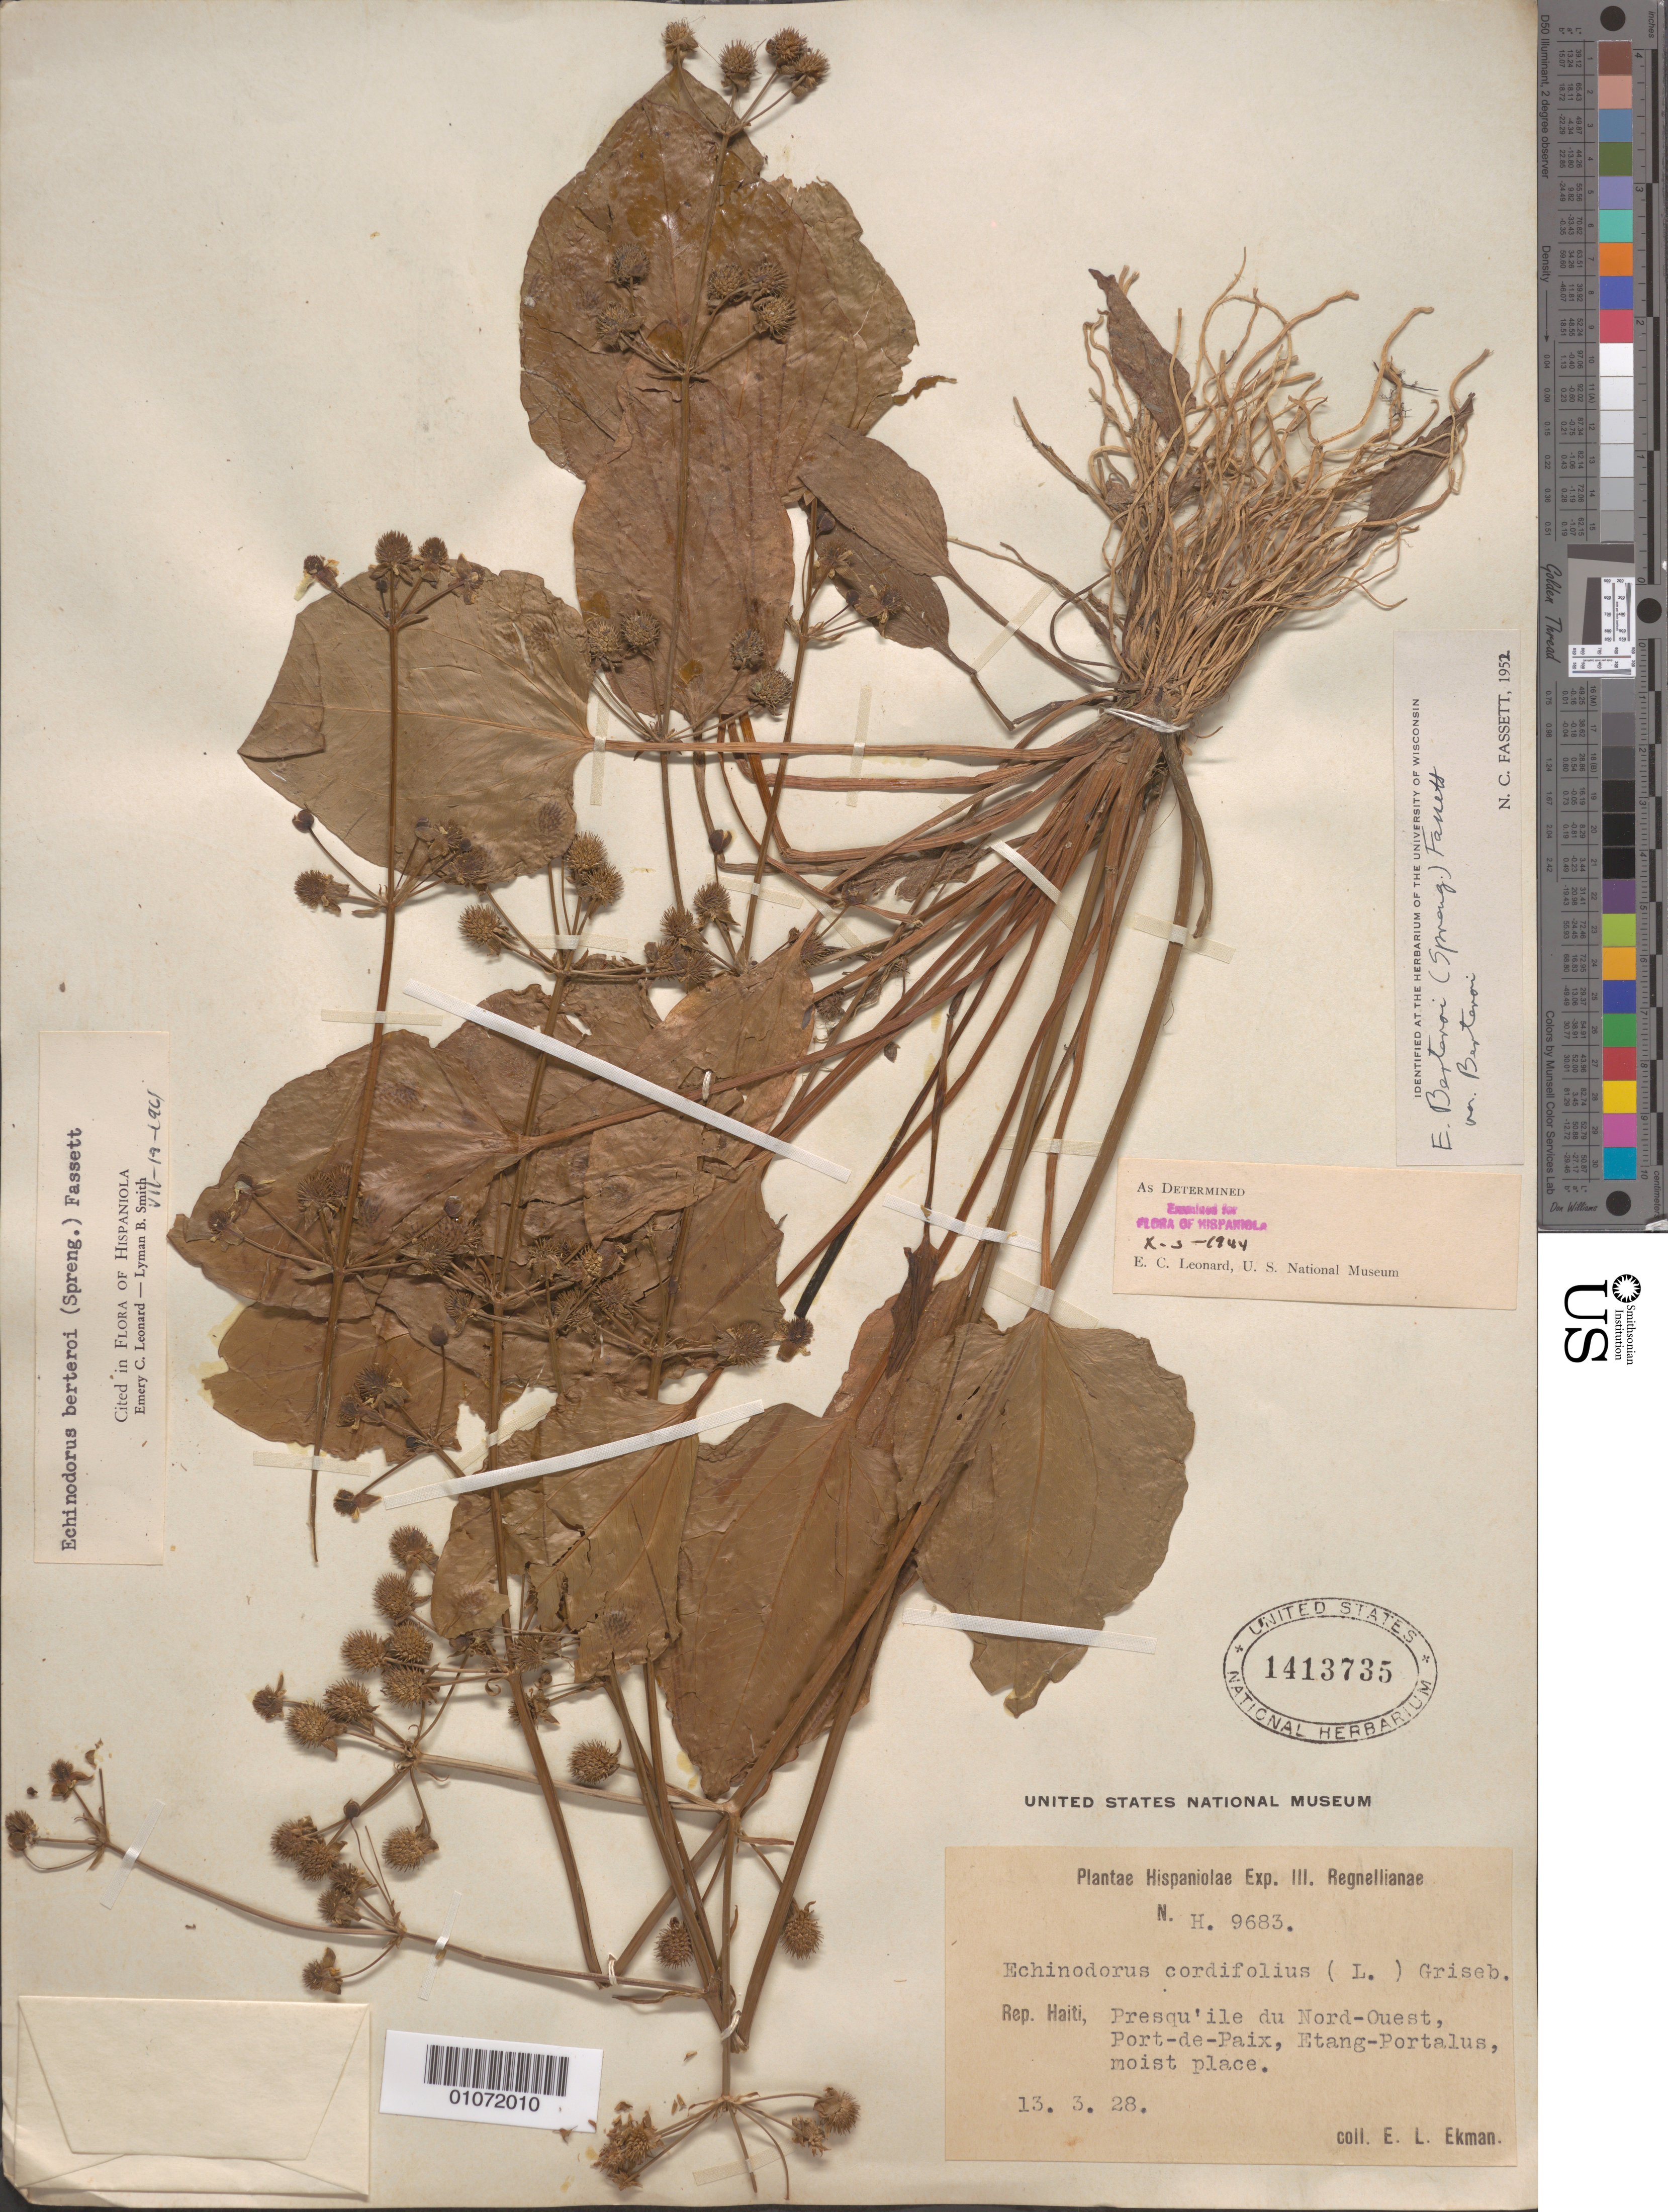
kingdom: Plantae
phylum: Tracheophyta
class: Liliopsida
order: Alismatales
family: Alismataceae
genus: Echinodorus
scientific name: Echinodorus berteroi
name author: (Spreng.) Fassett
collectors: E. L. Ekman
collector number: H 9683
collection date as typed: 13 Mar 1928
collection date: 1928-03-13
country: Haiti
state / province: Óuest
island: Hispaniola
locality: Presqu'ile du Nord-Ouest, Port-de-Paix, Etang-Portalua, moist place.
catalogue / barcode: US 1413735